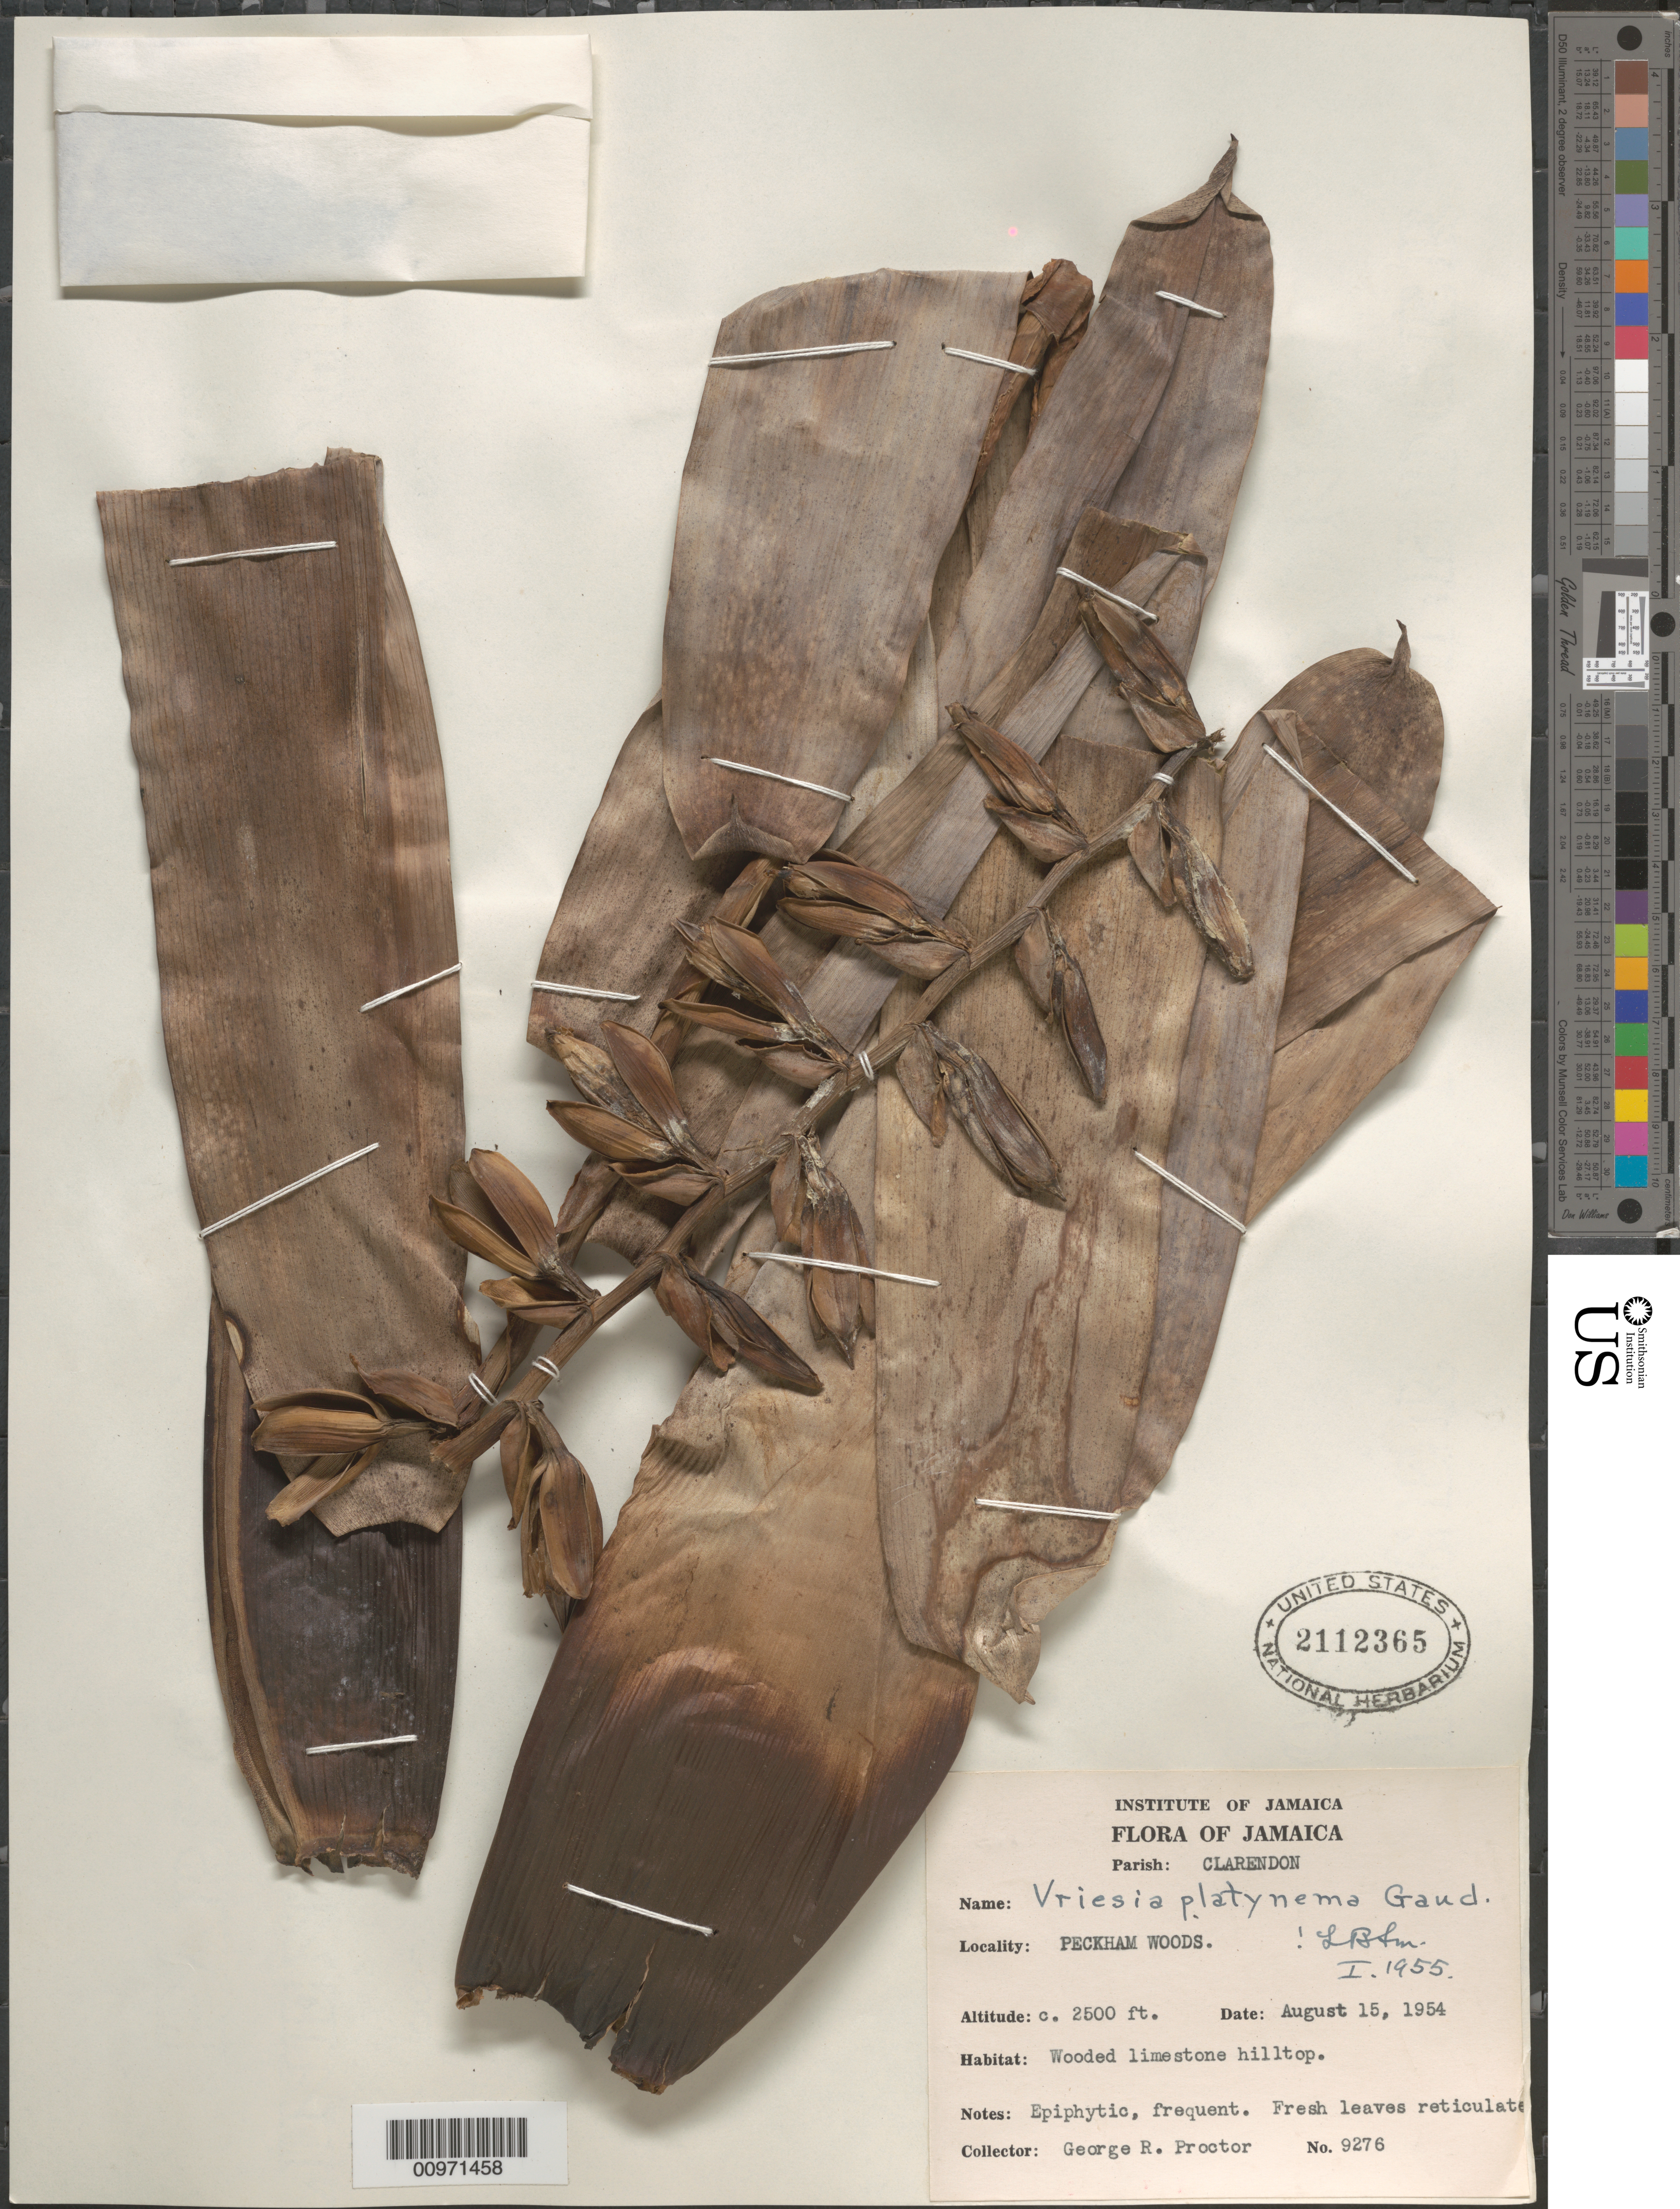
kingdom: Plantae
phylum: Tracheophyta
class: Liliopsida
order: Poales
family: Bromeliaceae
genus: Vriesea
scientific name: Vriesea platynema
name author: Gaudich.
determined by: Smith, Lyman B., (US), NMNH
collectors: G. R. Proctor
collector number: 9276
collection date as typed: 15 Aug 1954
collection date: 1954-08-15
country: Jamaica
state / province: Clarendon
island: Jamaica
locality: Peckham Woods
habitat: Wooded limeston hilltop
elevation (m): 762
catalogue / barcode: US 2112365